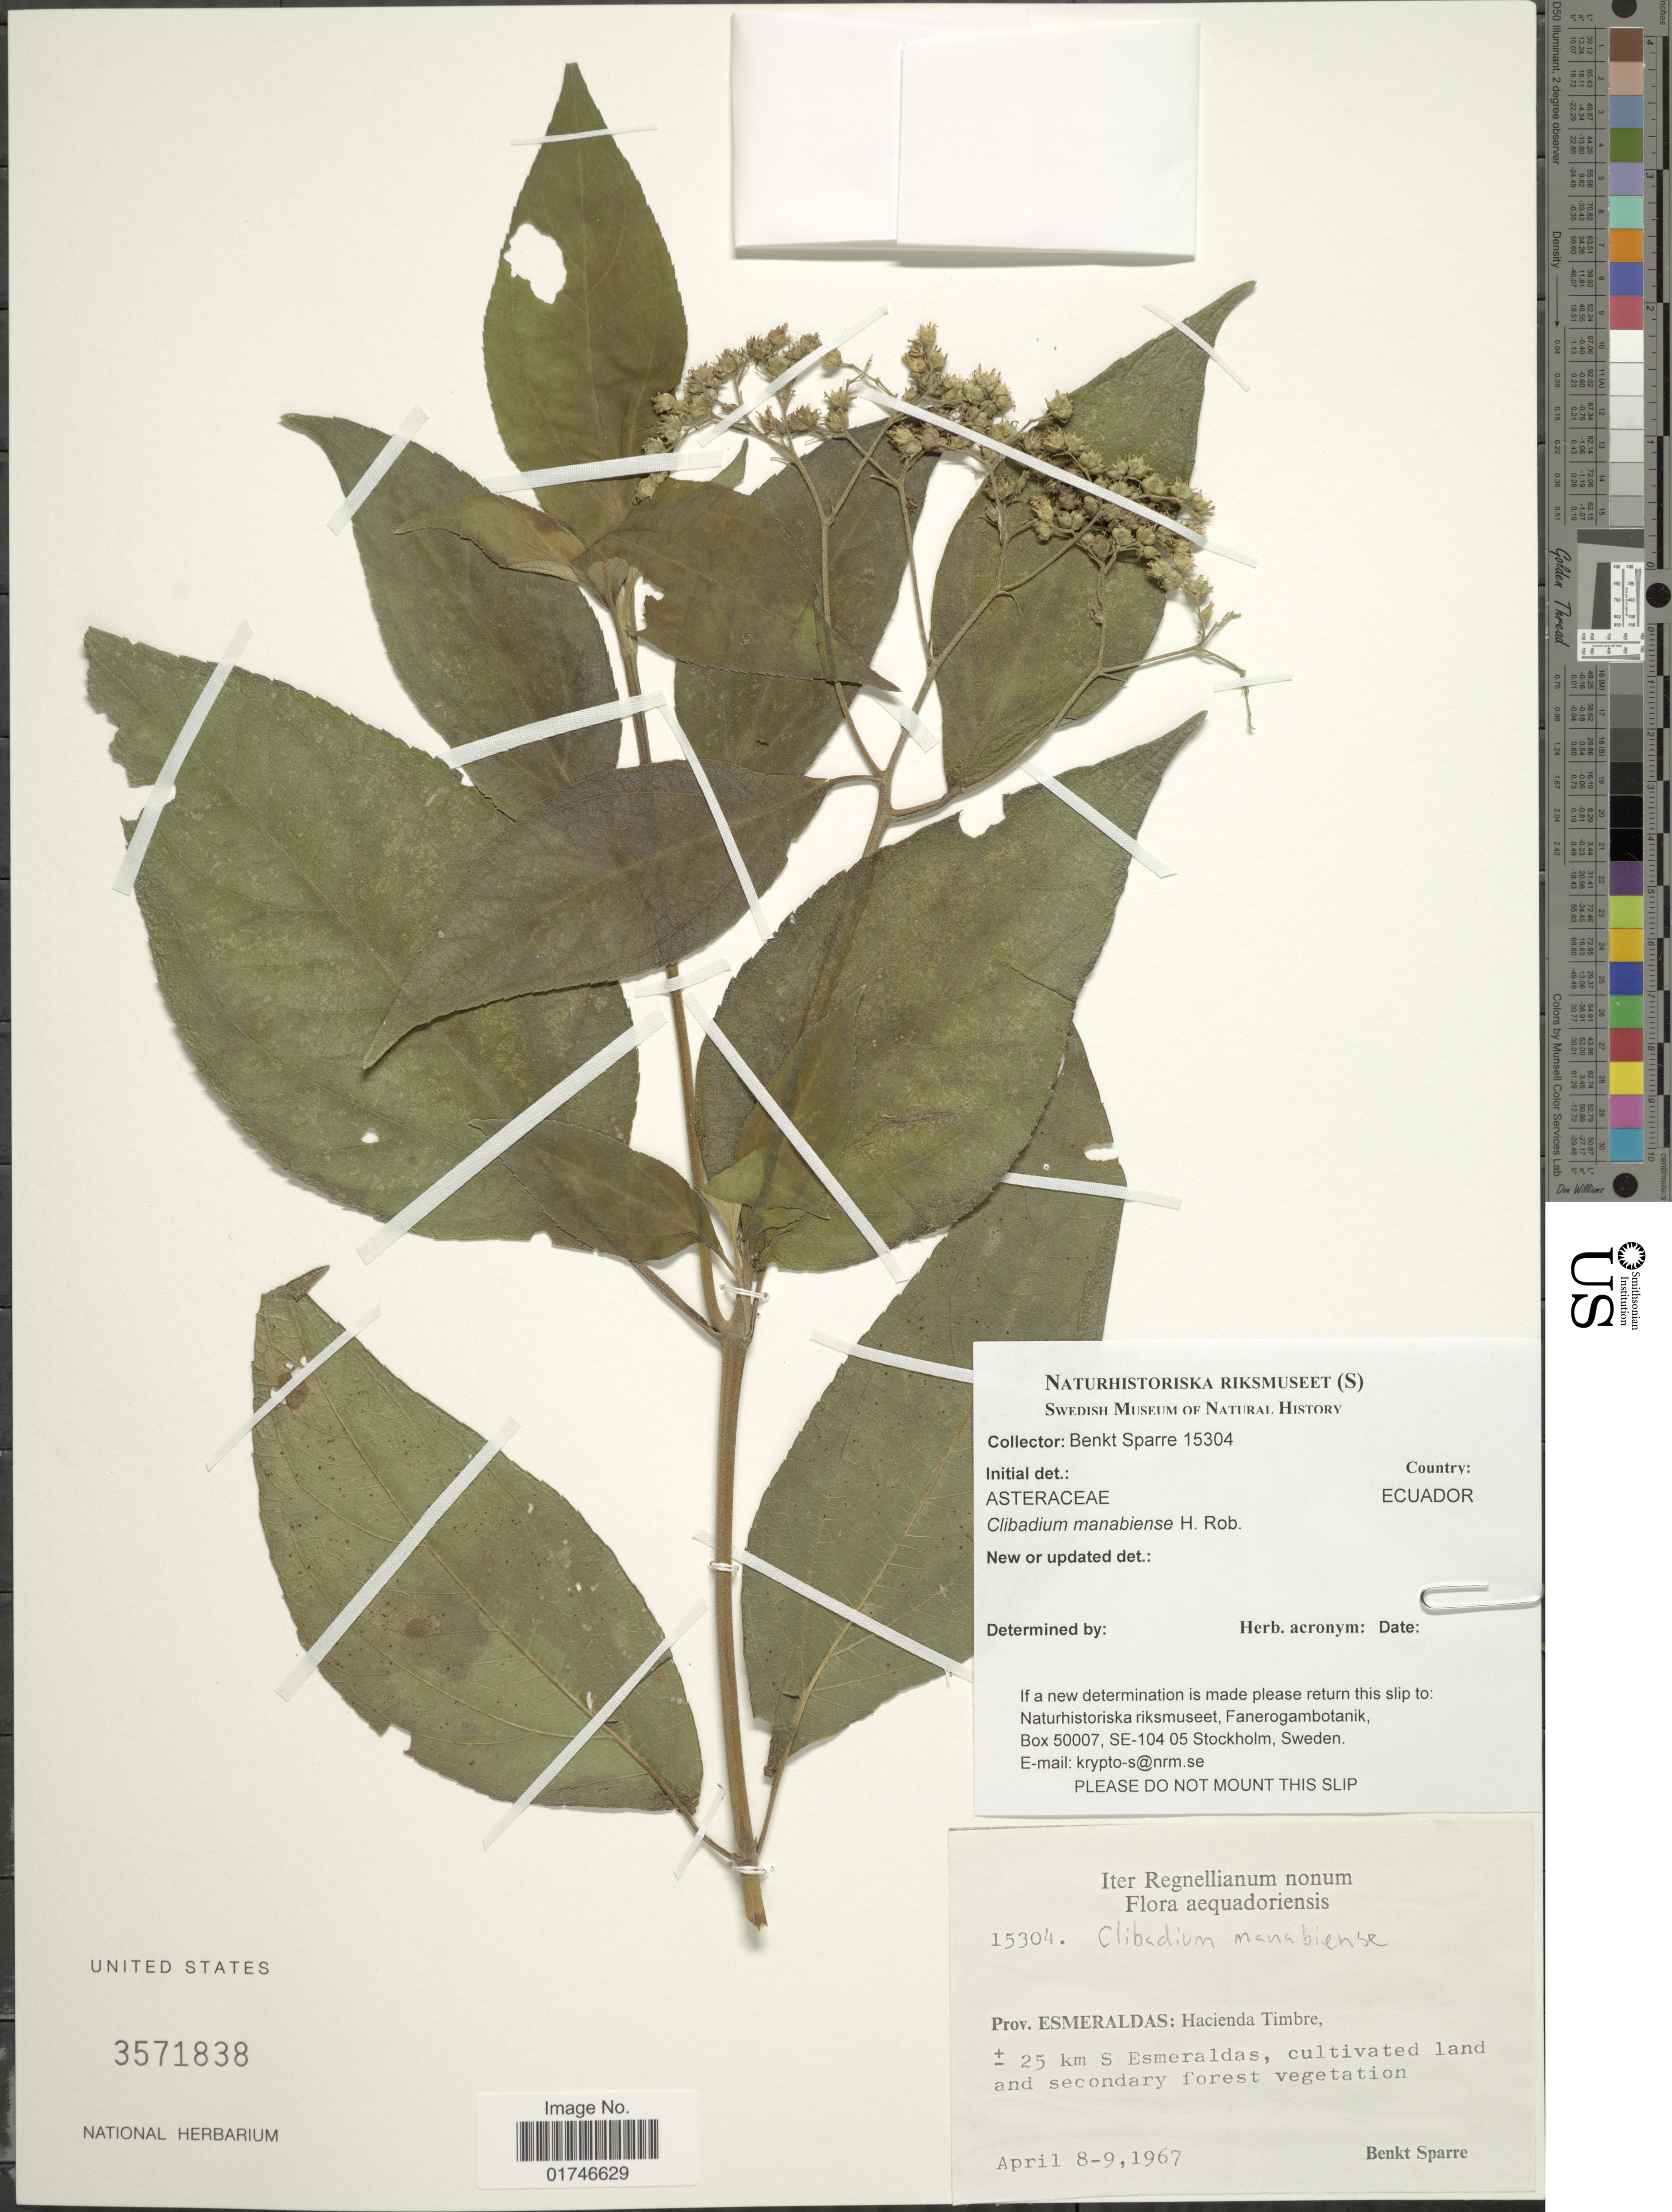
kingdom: Plantae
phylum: Tracheophyta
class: Magnoliopsida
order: Asterales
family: Asteraceae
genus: Clibadium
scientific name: Clibadium manabiense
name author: H. Rob.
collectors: B. Sparre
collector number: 15304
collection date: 1967-04-08/1967-04-09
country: Ecuador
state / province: Esmeraldas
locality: Prov. Esmeraldas: Hacienda Timbre ±25 km S Esmeraldas.Aequadoriensis.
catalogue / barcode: US 3571838